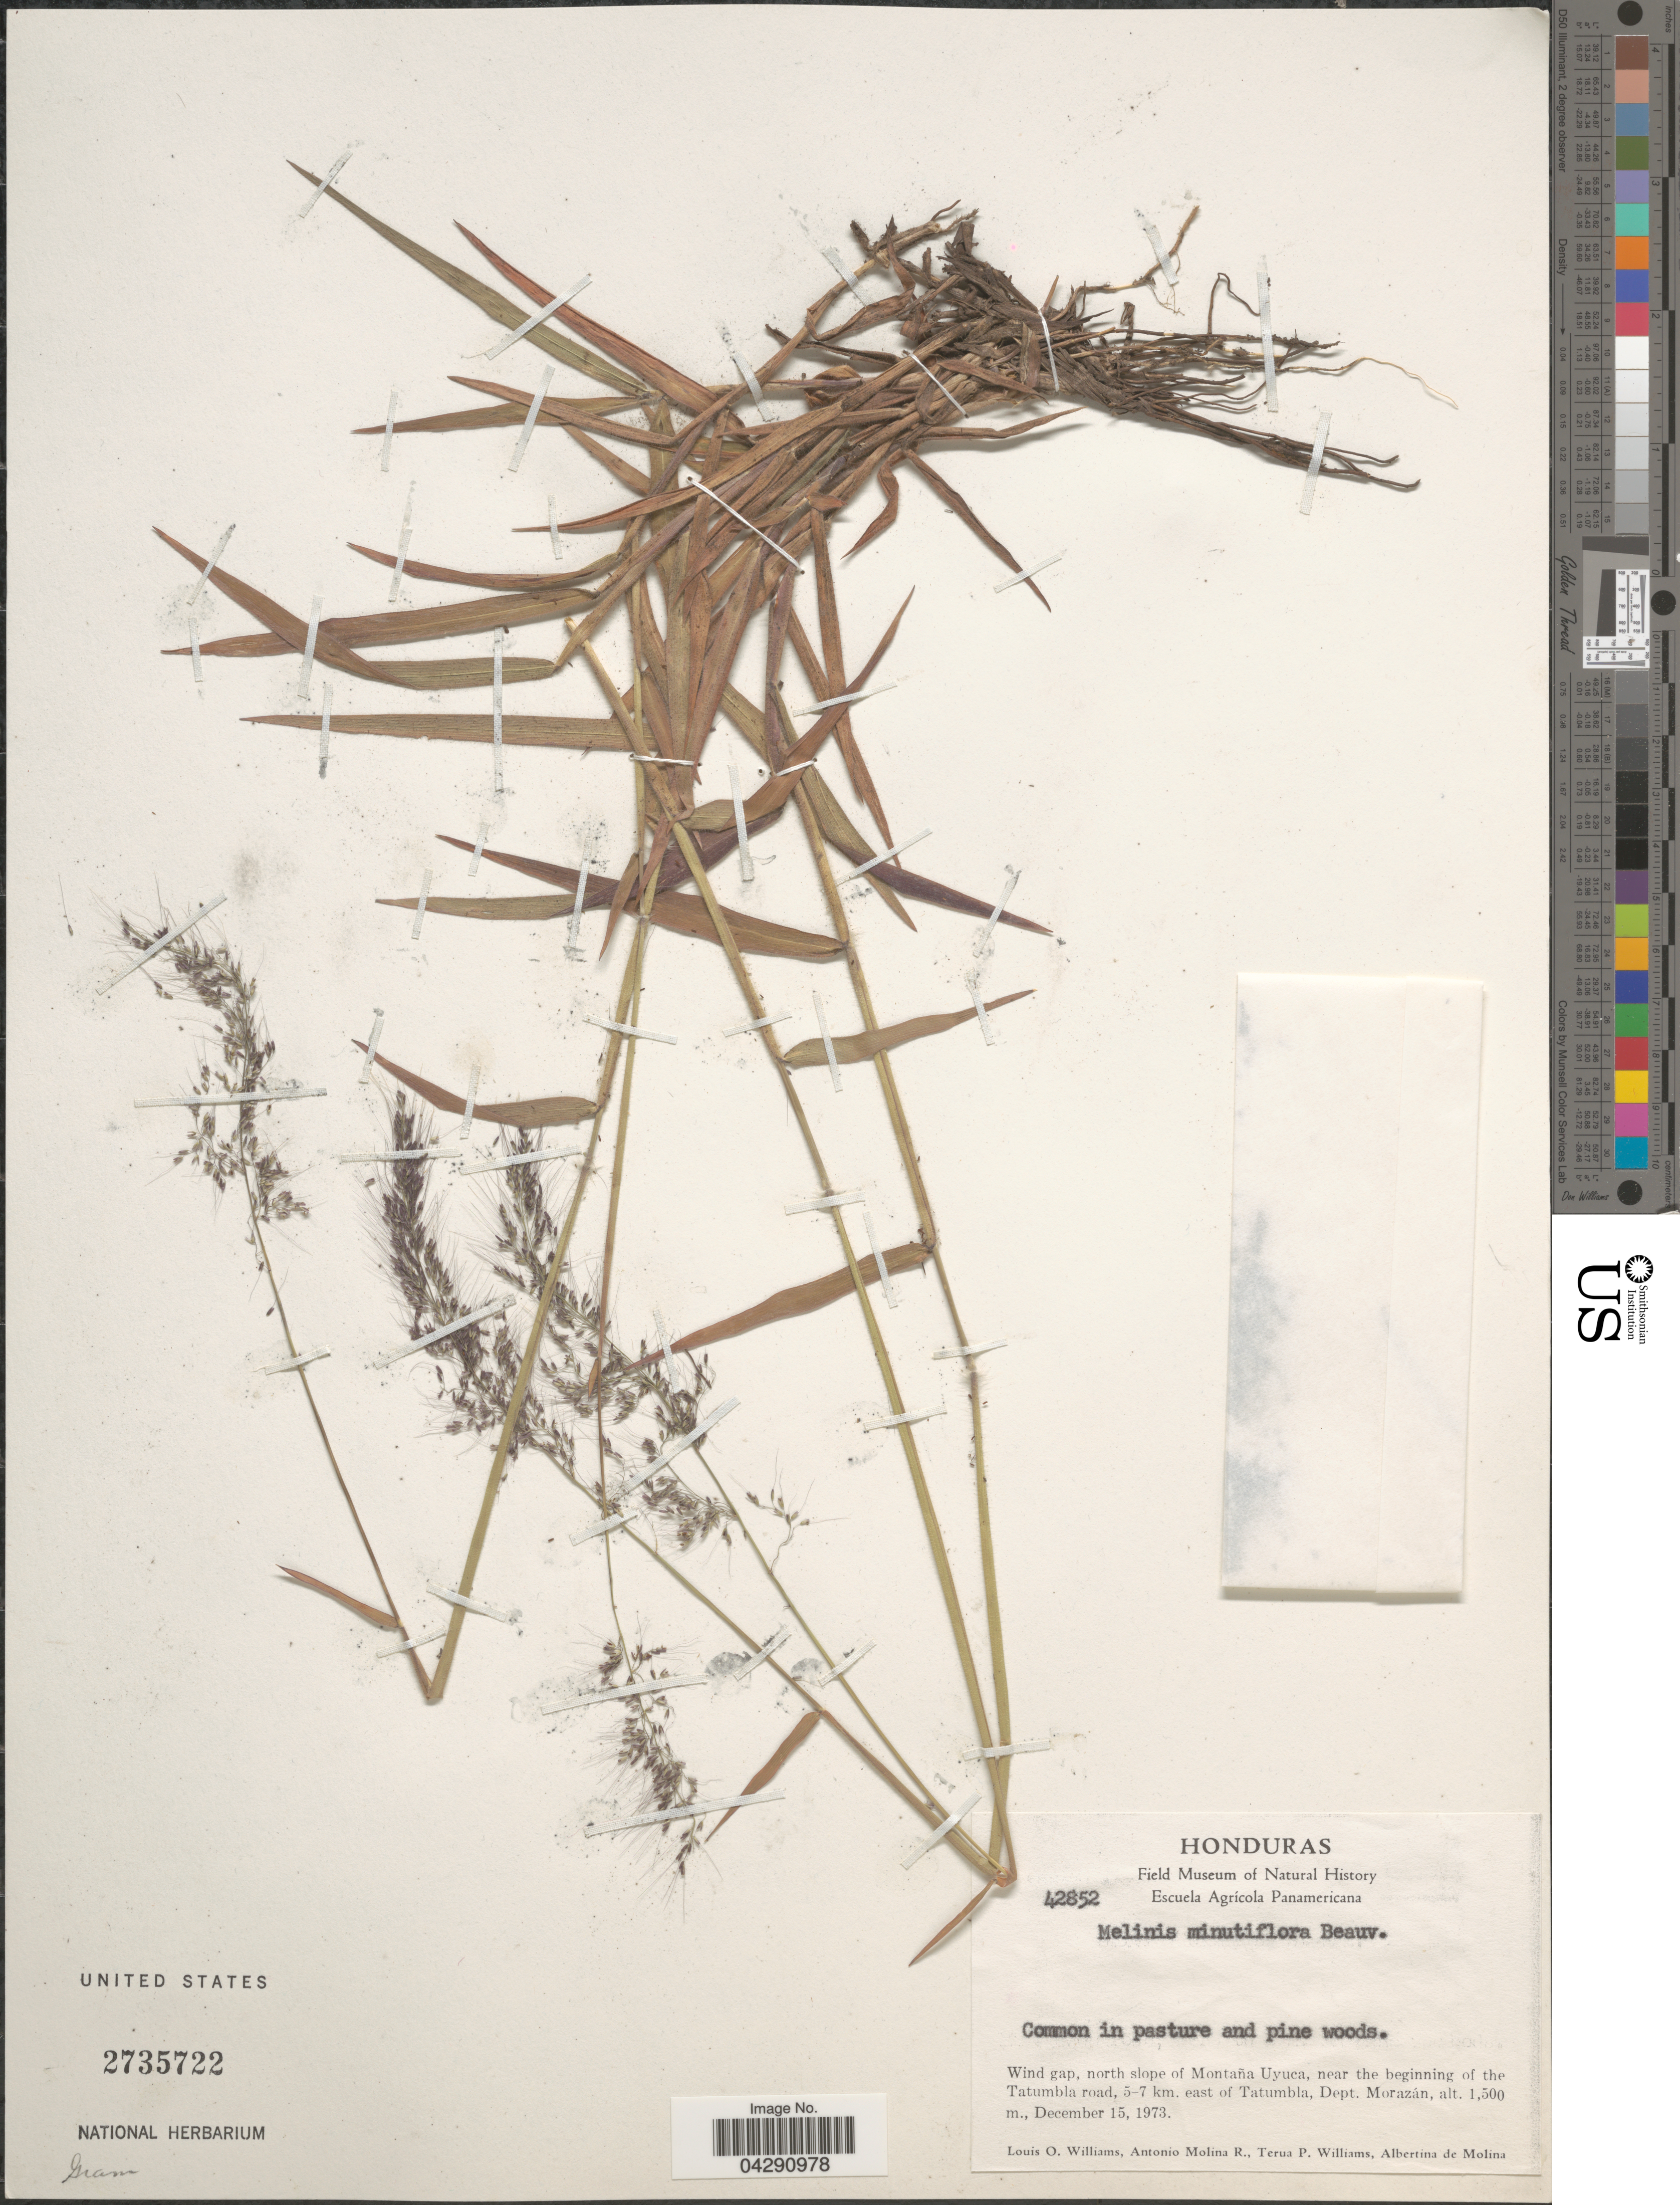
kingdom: Plantae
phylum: Tracheophyta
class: Liliopsida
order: Poales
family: Poaceae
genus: Melinis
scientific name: Melinis minutiflora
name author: P. Beauv.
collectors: L. O. Williams, A. Molina R., T. Williams & A. R. Molina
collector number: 42852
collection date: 1973-12-15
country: Honduras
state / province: Fco. Morazán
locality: Wind gap, north slope of Montaña Uyuca, near the beginning of the Tatumbla road, 5-7 km. east of Tatumbla, Dept. Morazán.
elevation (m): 1500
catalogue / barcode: US 2735722